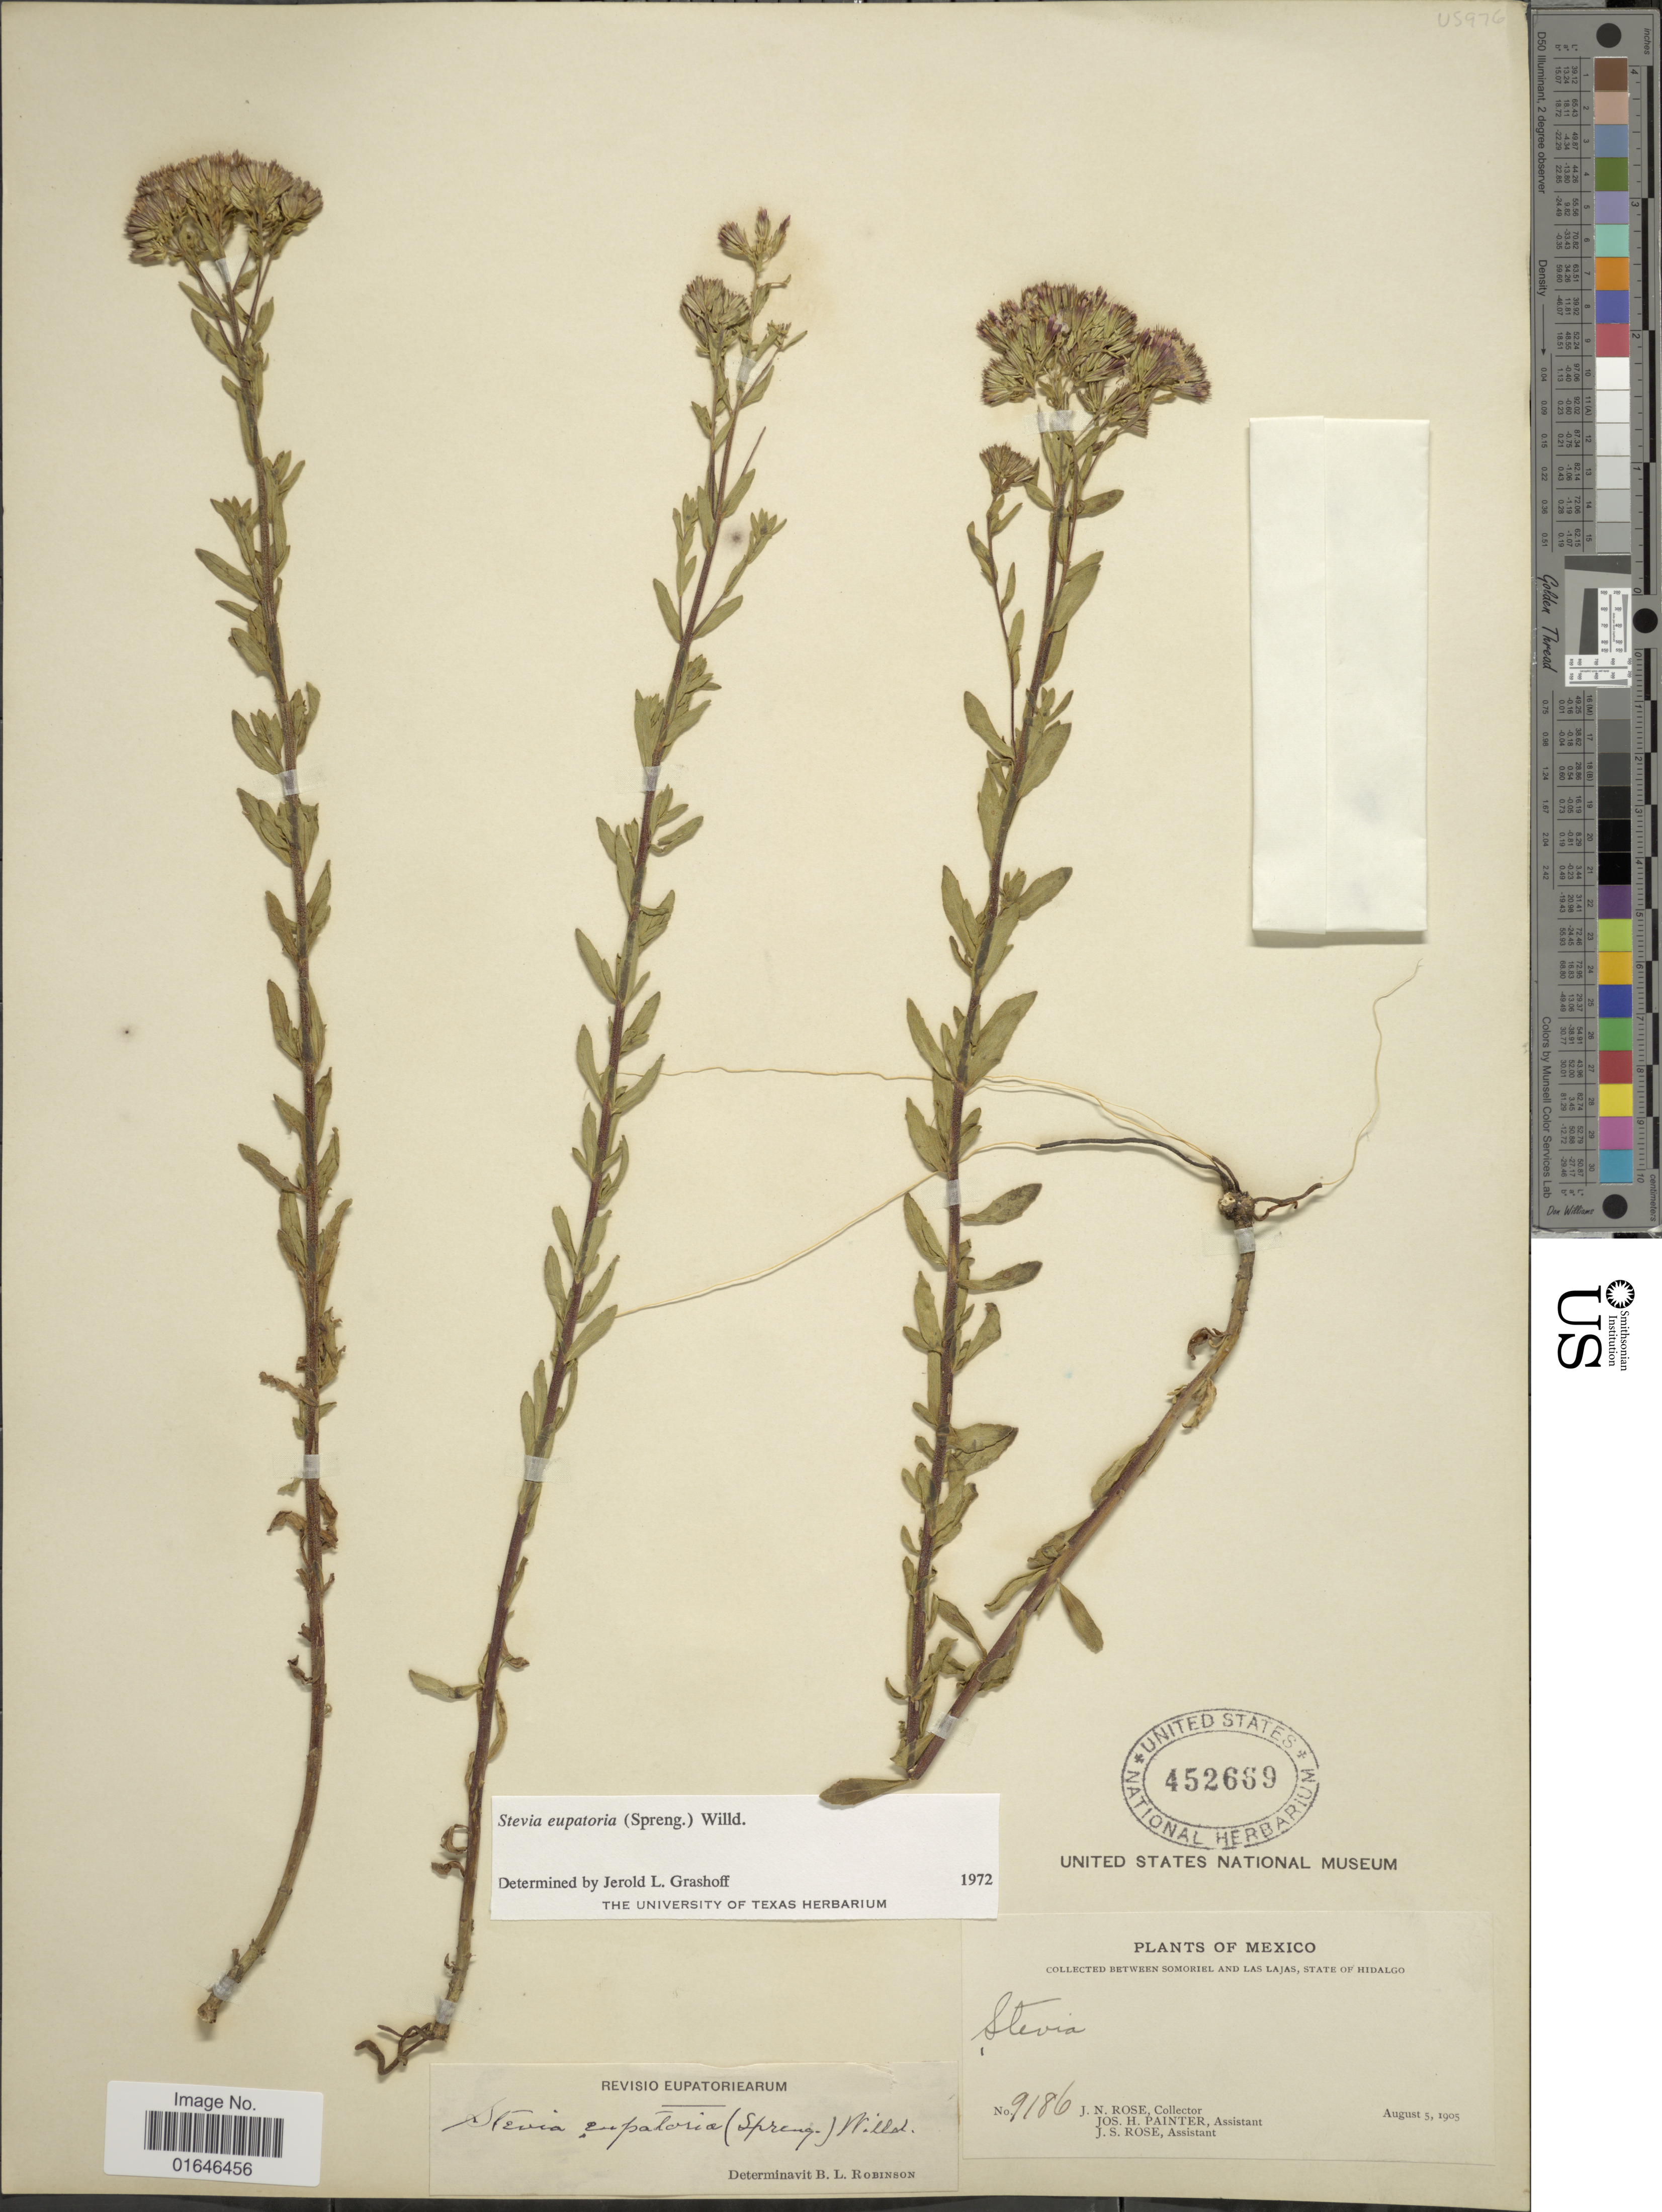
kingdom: Plantae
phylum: Tracheophyta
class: Magnoliopsida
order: Asterales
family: Asteraceae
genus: Stevia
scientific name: Stevia eupatoria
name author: (Spreng.) Willd.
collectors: J. N. Rose, J. H. Painter & J. N. Rose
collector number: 9186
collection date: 1905-08-05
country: Mexico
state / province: Hidalgo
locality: Between Somoriel and Las Lajas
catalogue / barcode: US 452669